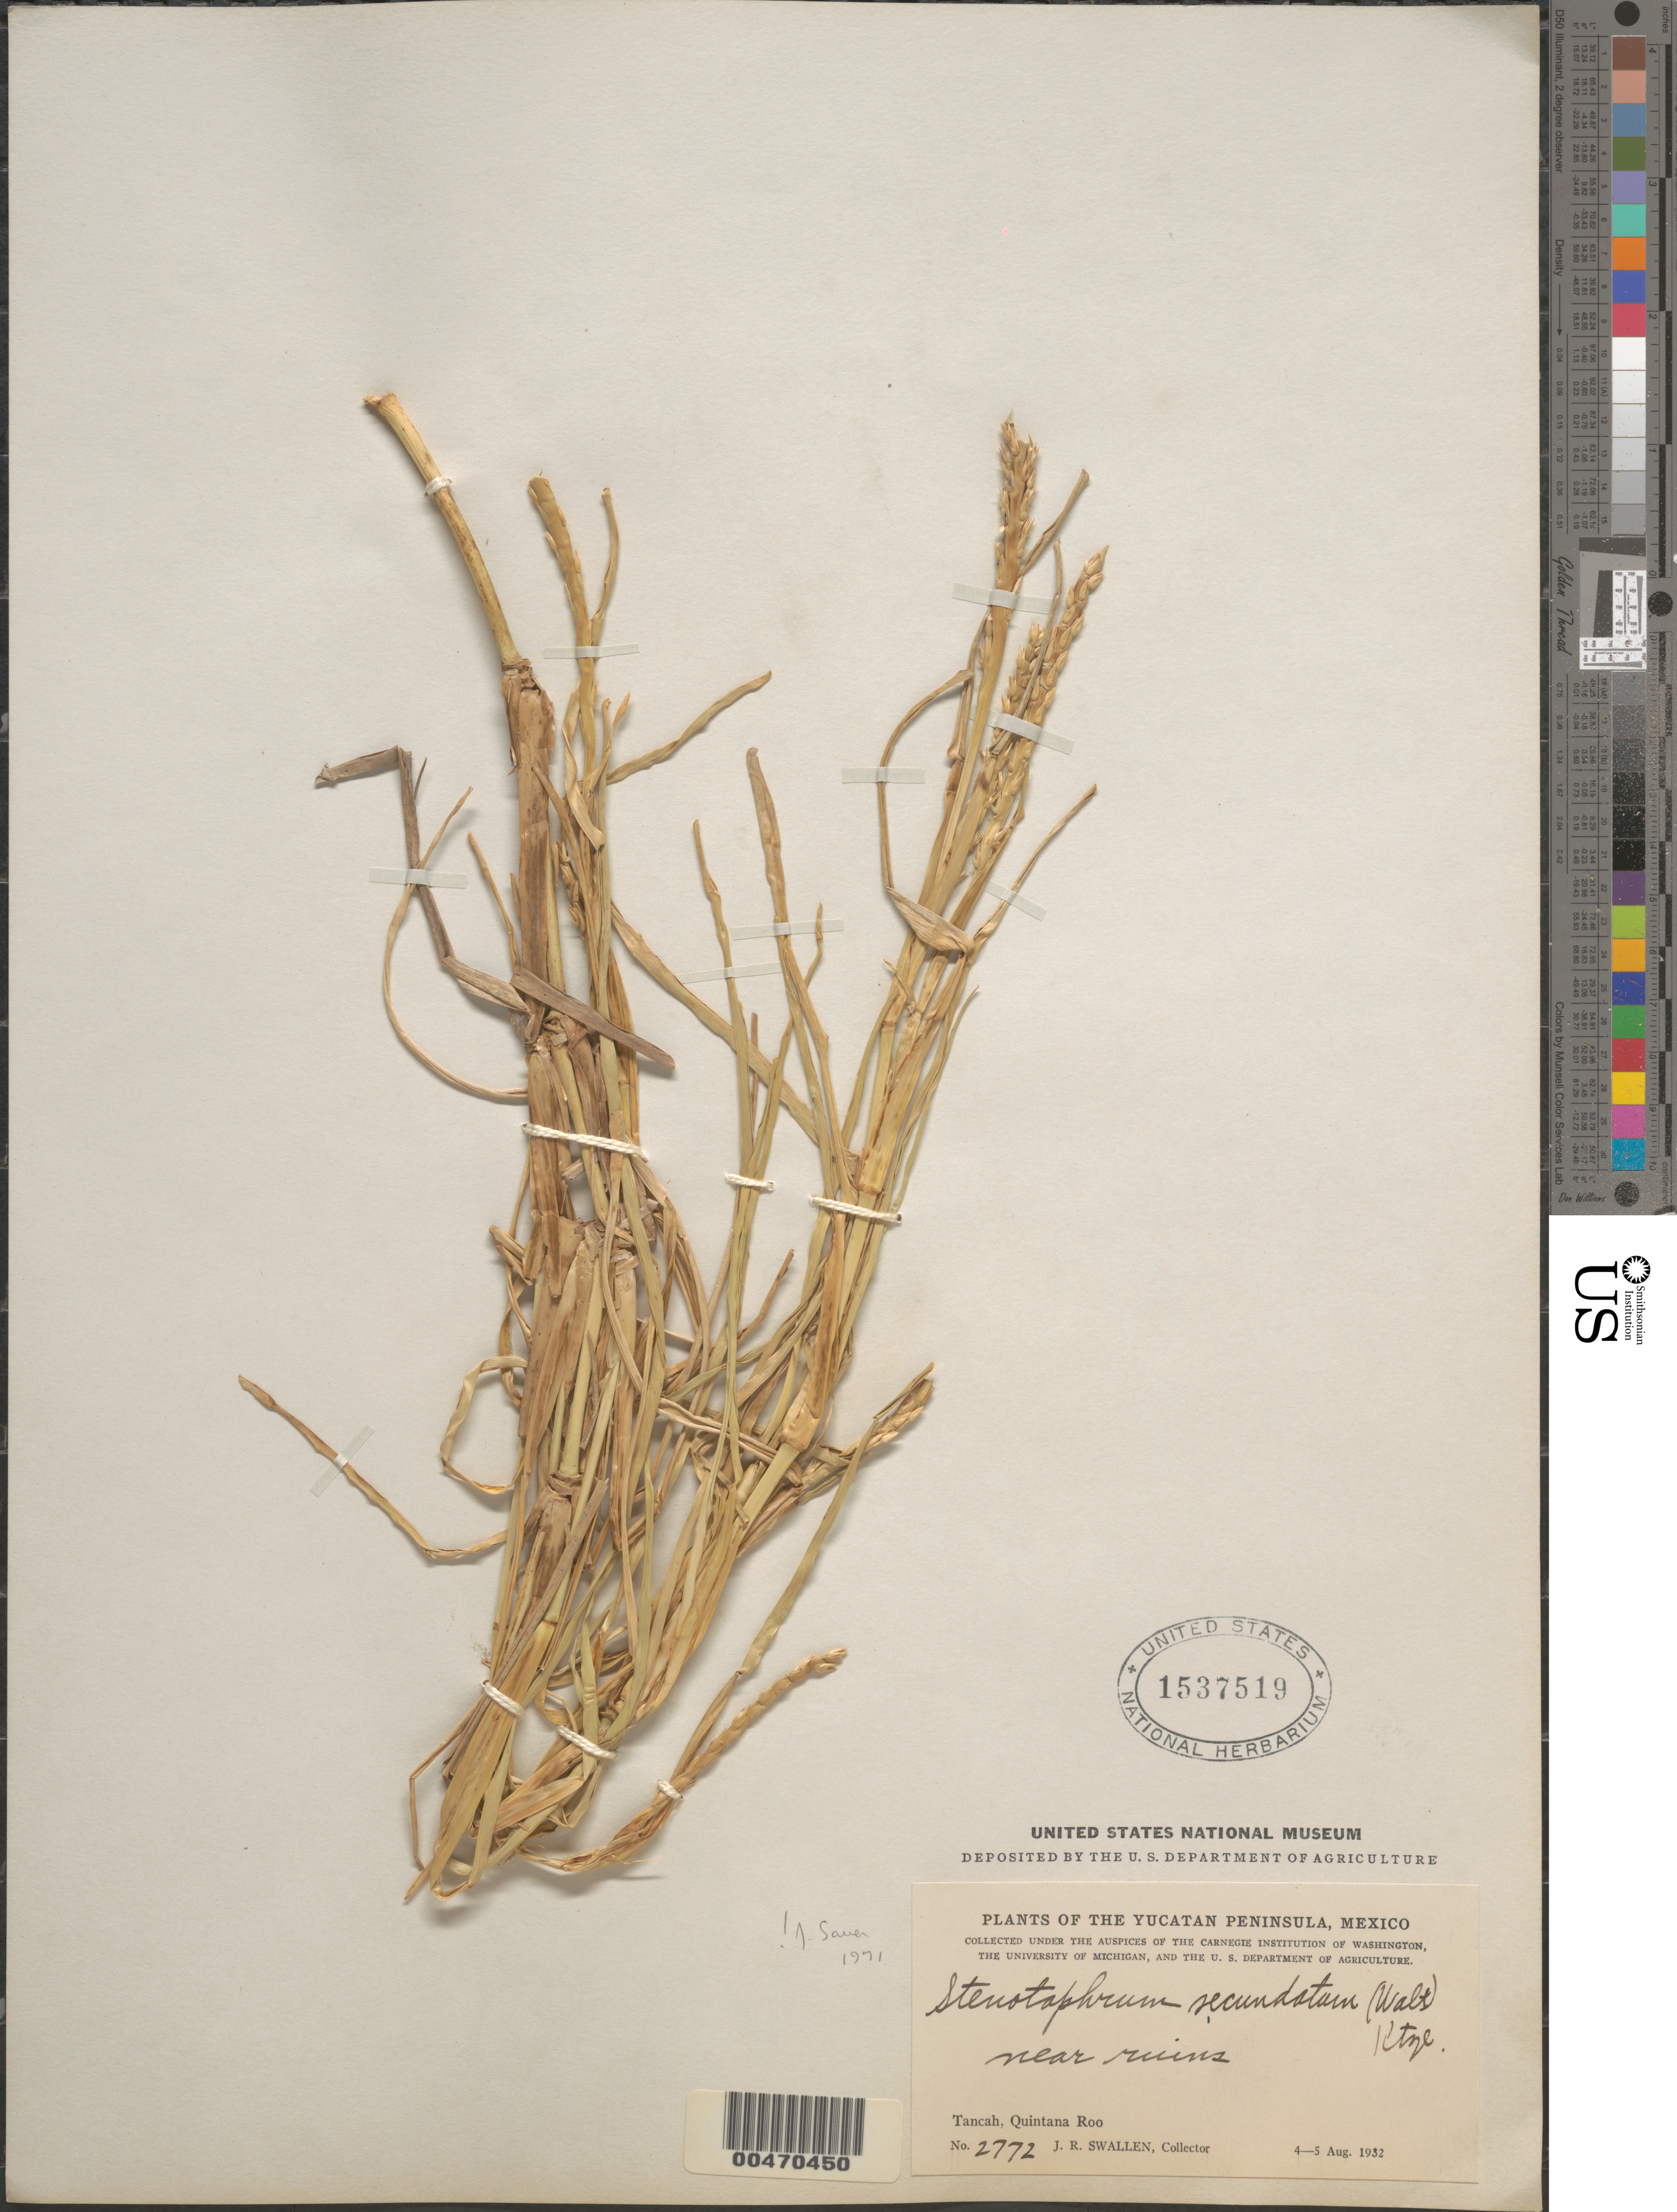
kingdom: Plantae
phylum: Tracheophyta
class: Liliopsida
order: Poales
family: Poaceae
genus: Stenotaphrum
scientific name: Stenotaphrum secundatum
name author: (Walter) Kuntze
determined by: Sauer, J.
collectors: J. R. Swallen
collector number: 2772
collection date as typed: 4 Aug 1932 to 5 Aug 1932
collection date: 1932-08-04/1932-08-05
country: Mexico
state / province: Quintana Roo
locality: Tancah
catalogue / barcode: US 1537519